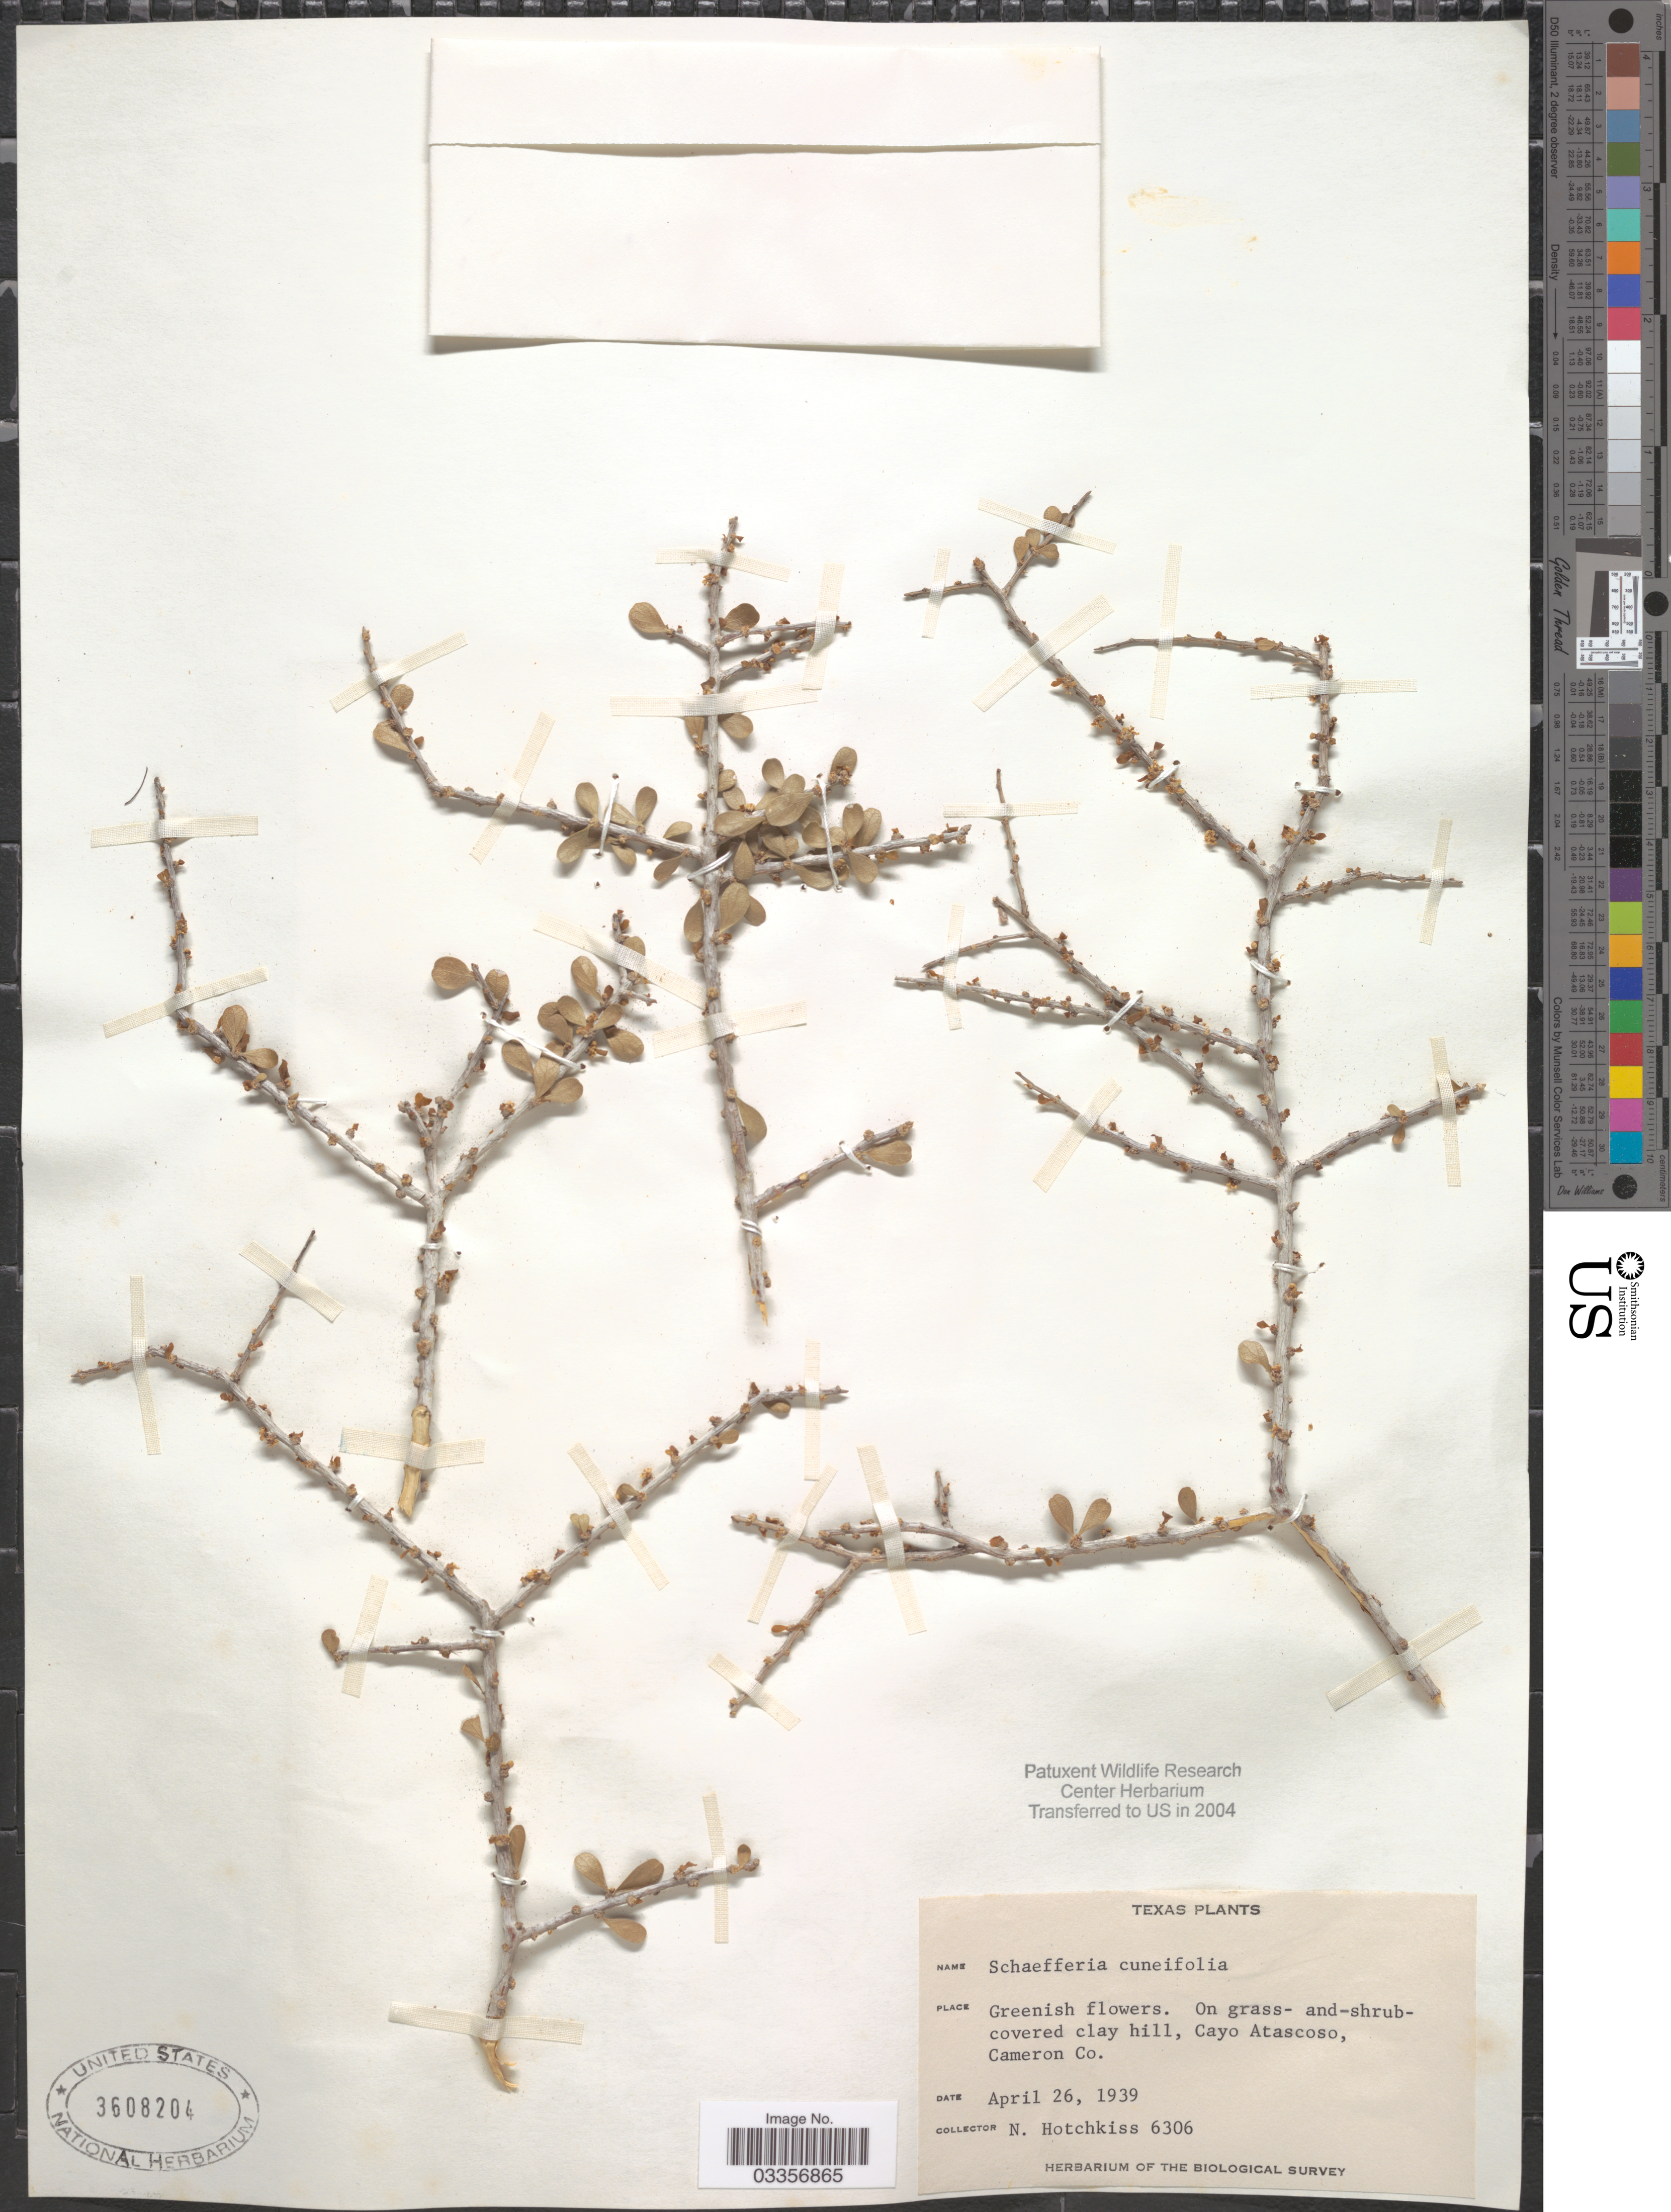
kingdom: Plantae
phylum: Tracheophyta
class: Magnoliopsida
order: Celastrales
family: Celastraceae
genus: Schaefferia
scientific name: Schaefferia cuneifolia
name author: A. Gray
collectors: N. Hotchkiss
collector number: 6306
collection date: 1939-04-26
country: United States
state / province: Texas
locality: Cayo Atascoso, Cameron Co.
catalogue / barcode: US 3608204